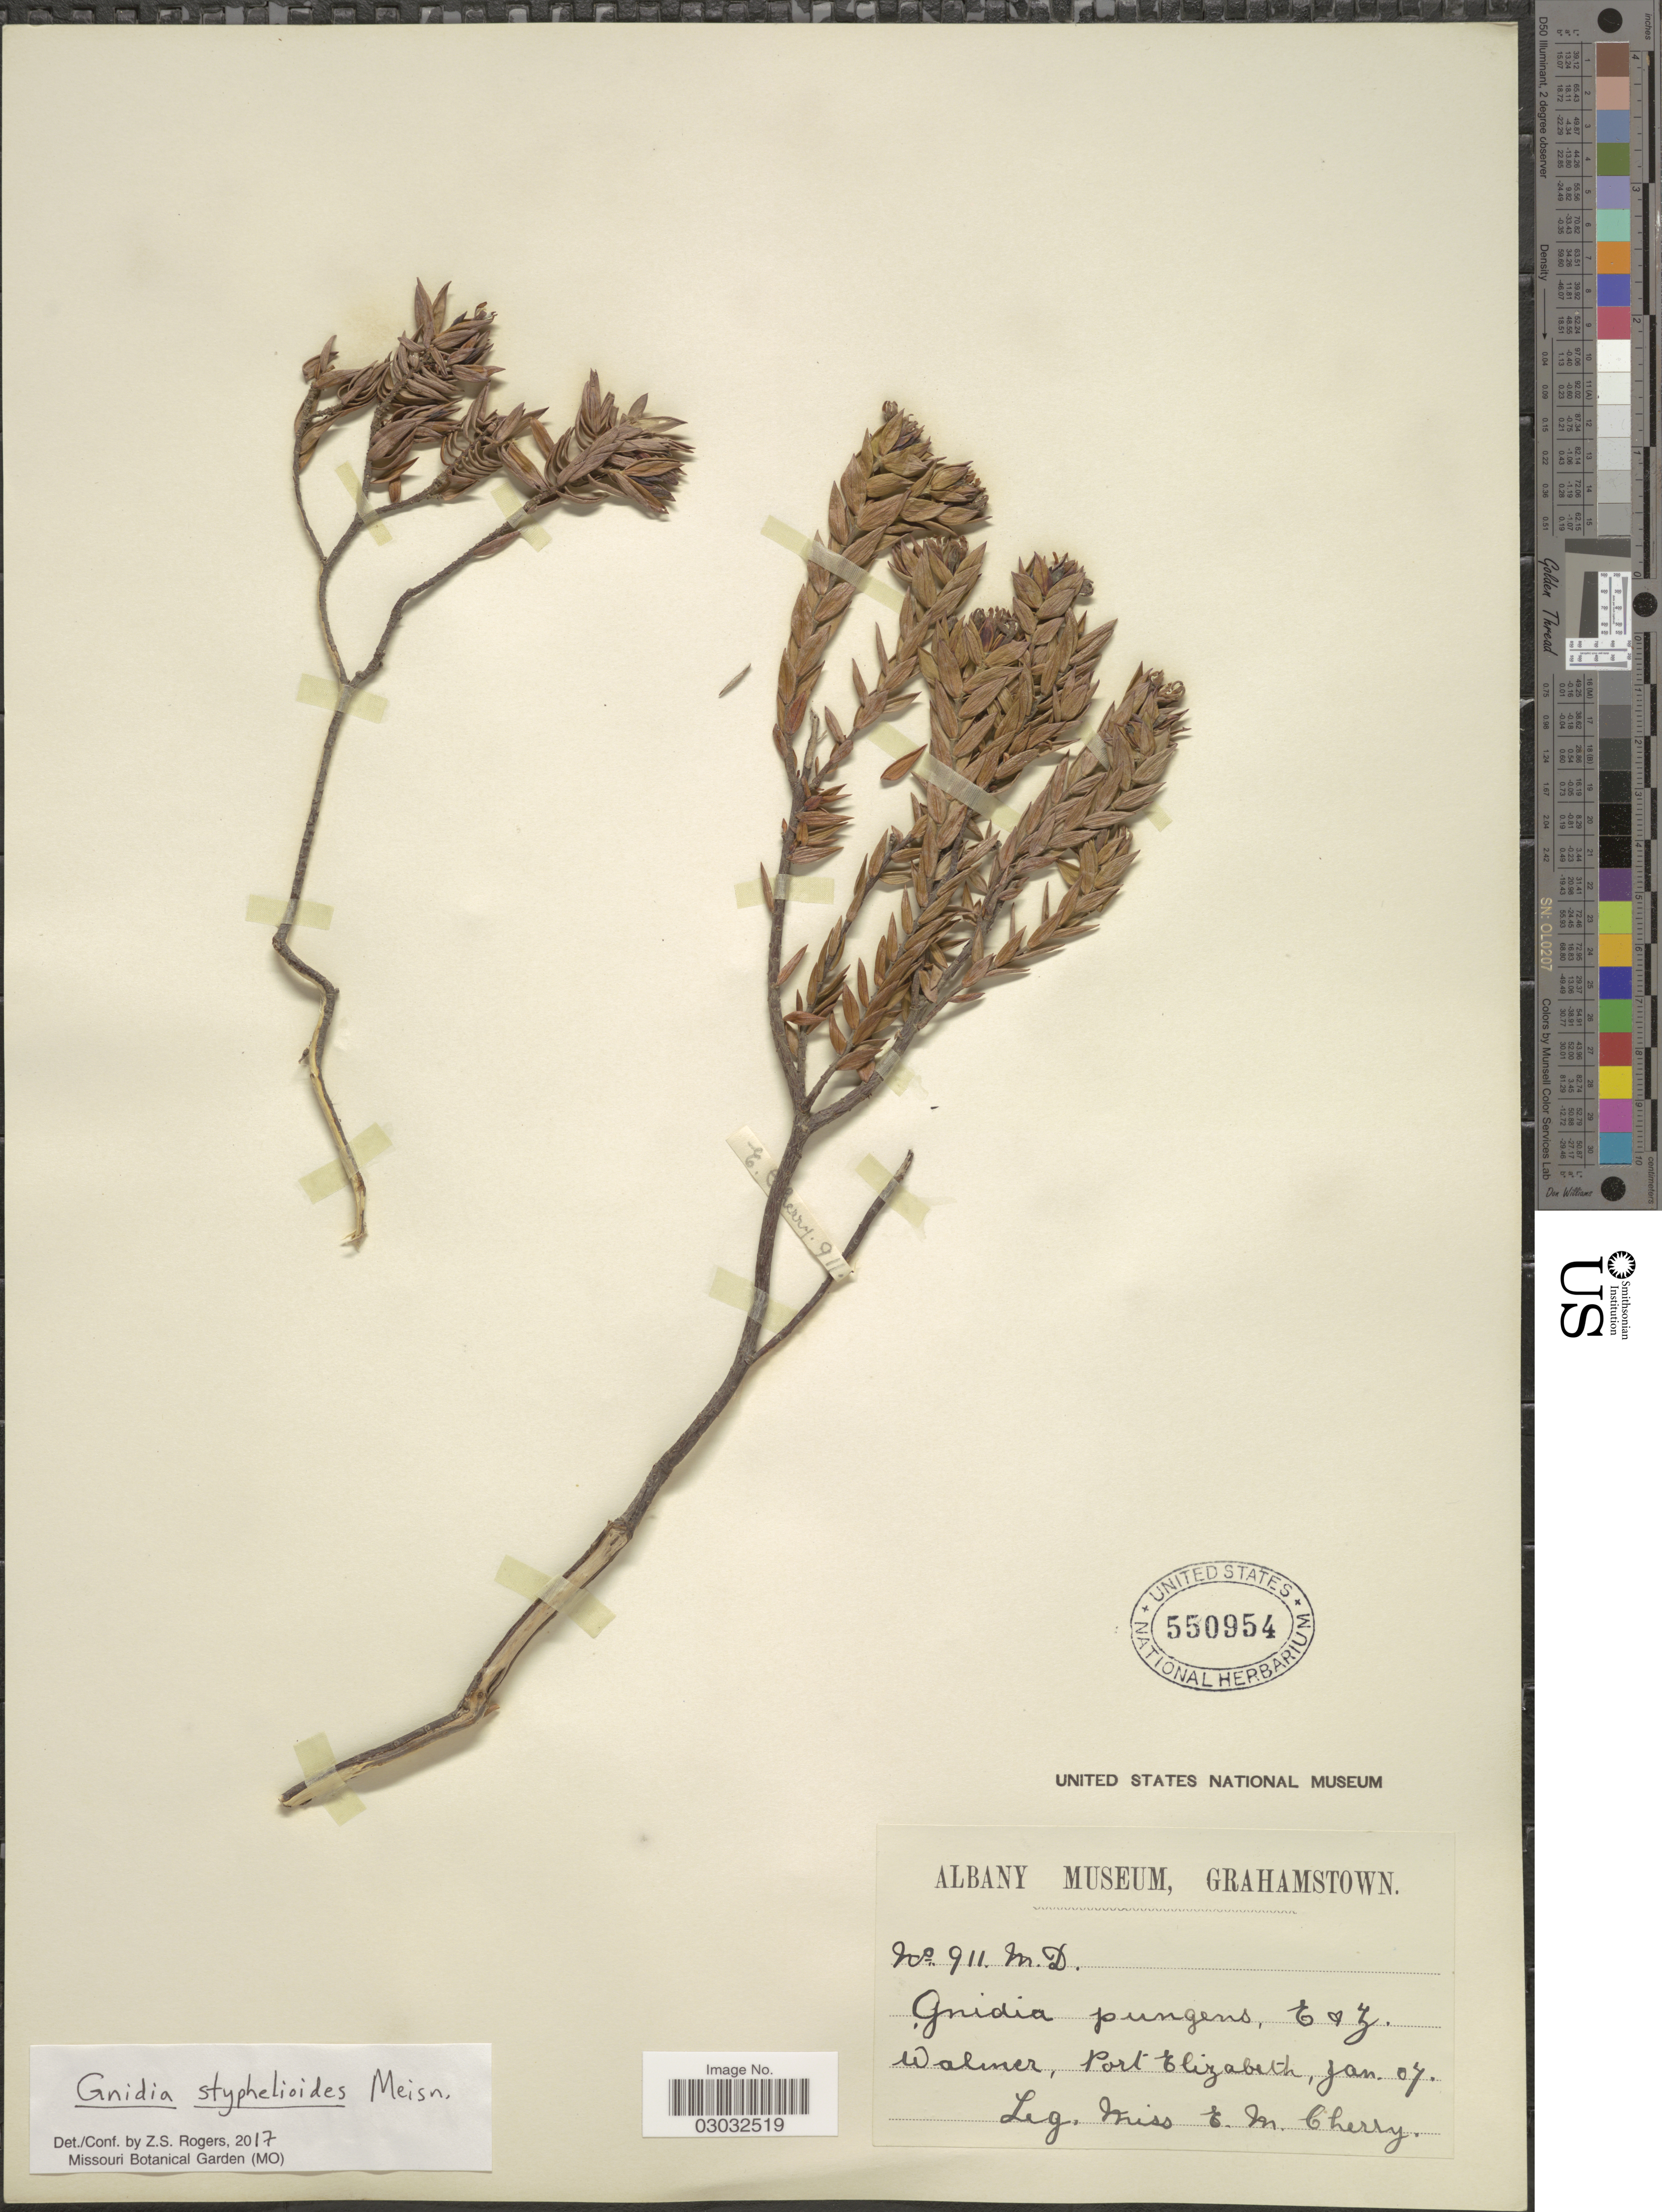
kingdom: Plantae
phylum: Tracheophyta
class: Magnoliopsida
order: Malvales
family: Thymelaeaceae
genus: Gnidia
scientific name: Gnidia styphelioides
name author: Meisn.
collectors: E. Cherry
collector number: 911M.D.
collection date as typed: Transcribed d/m/y: /1/7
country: South Africa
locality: Walmer, Port Elizabeth.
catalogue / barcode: US 550954